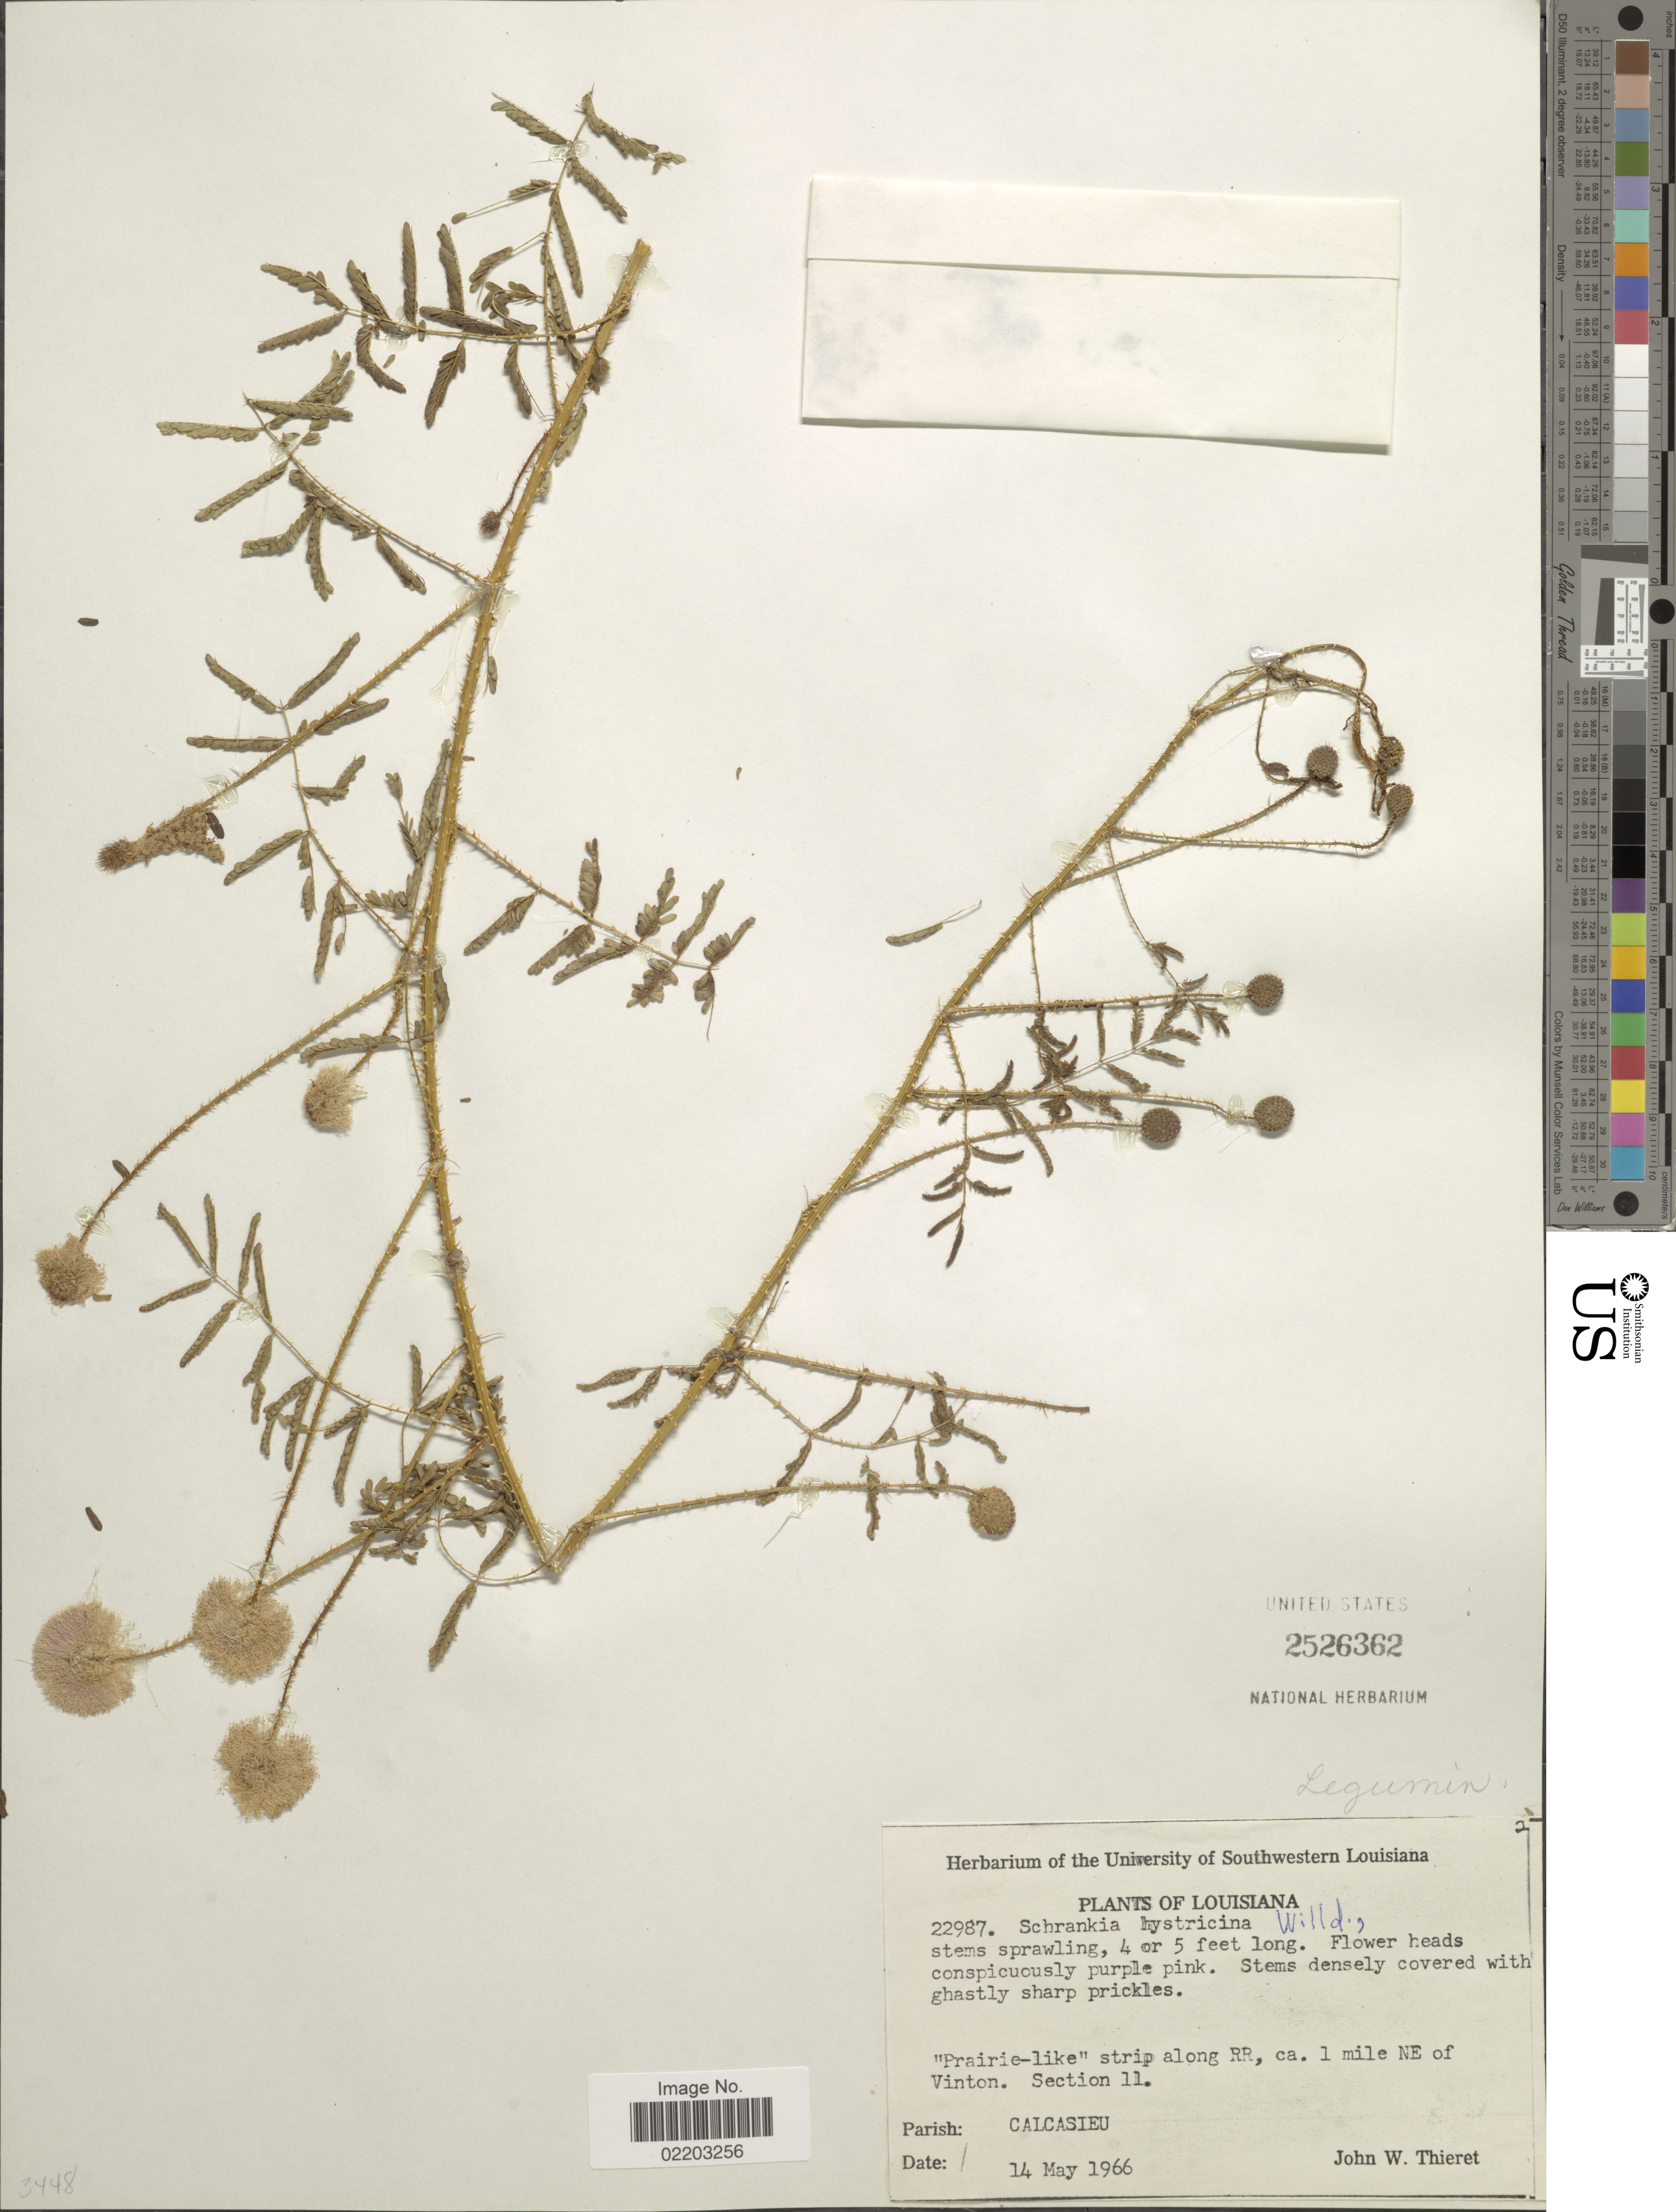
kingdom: Plantae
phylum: Tracheophyta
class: Magnoliopsida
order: Fabales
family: Fabaceae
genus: Mimosa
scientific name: Mimosa hystricina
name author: (Small ex Britton & Rose) B.L. Turner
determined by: Strong, M. T., (US), Smithsonian Institution - National Museum of Natural History (UNITED STATES)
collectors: J. W. Thieret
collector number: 22987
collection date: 1966-05-14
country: United States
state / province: Louisiana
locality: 'prairie-like strip along RR, ca. 1 mile NE of Vinton. Section 11, Parish: Calcasieu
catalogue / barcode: US 2526362